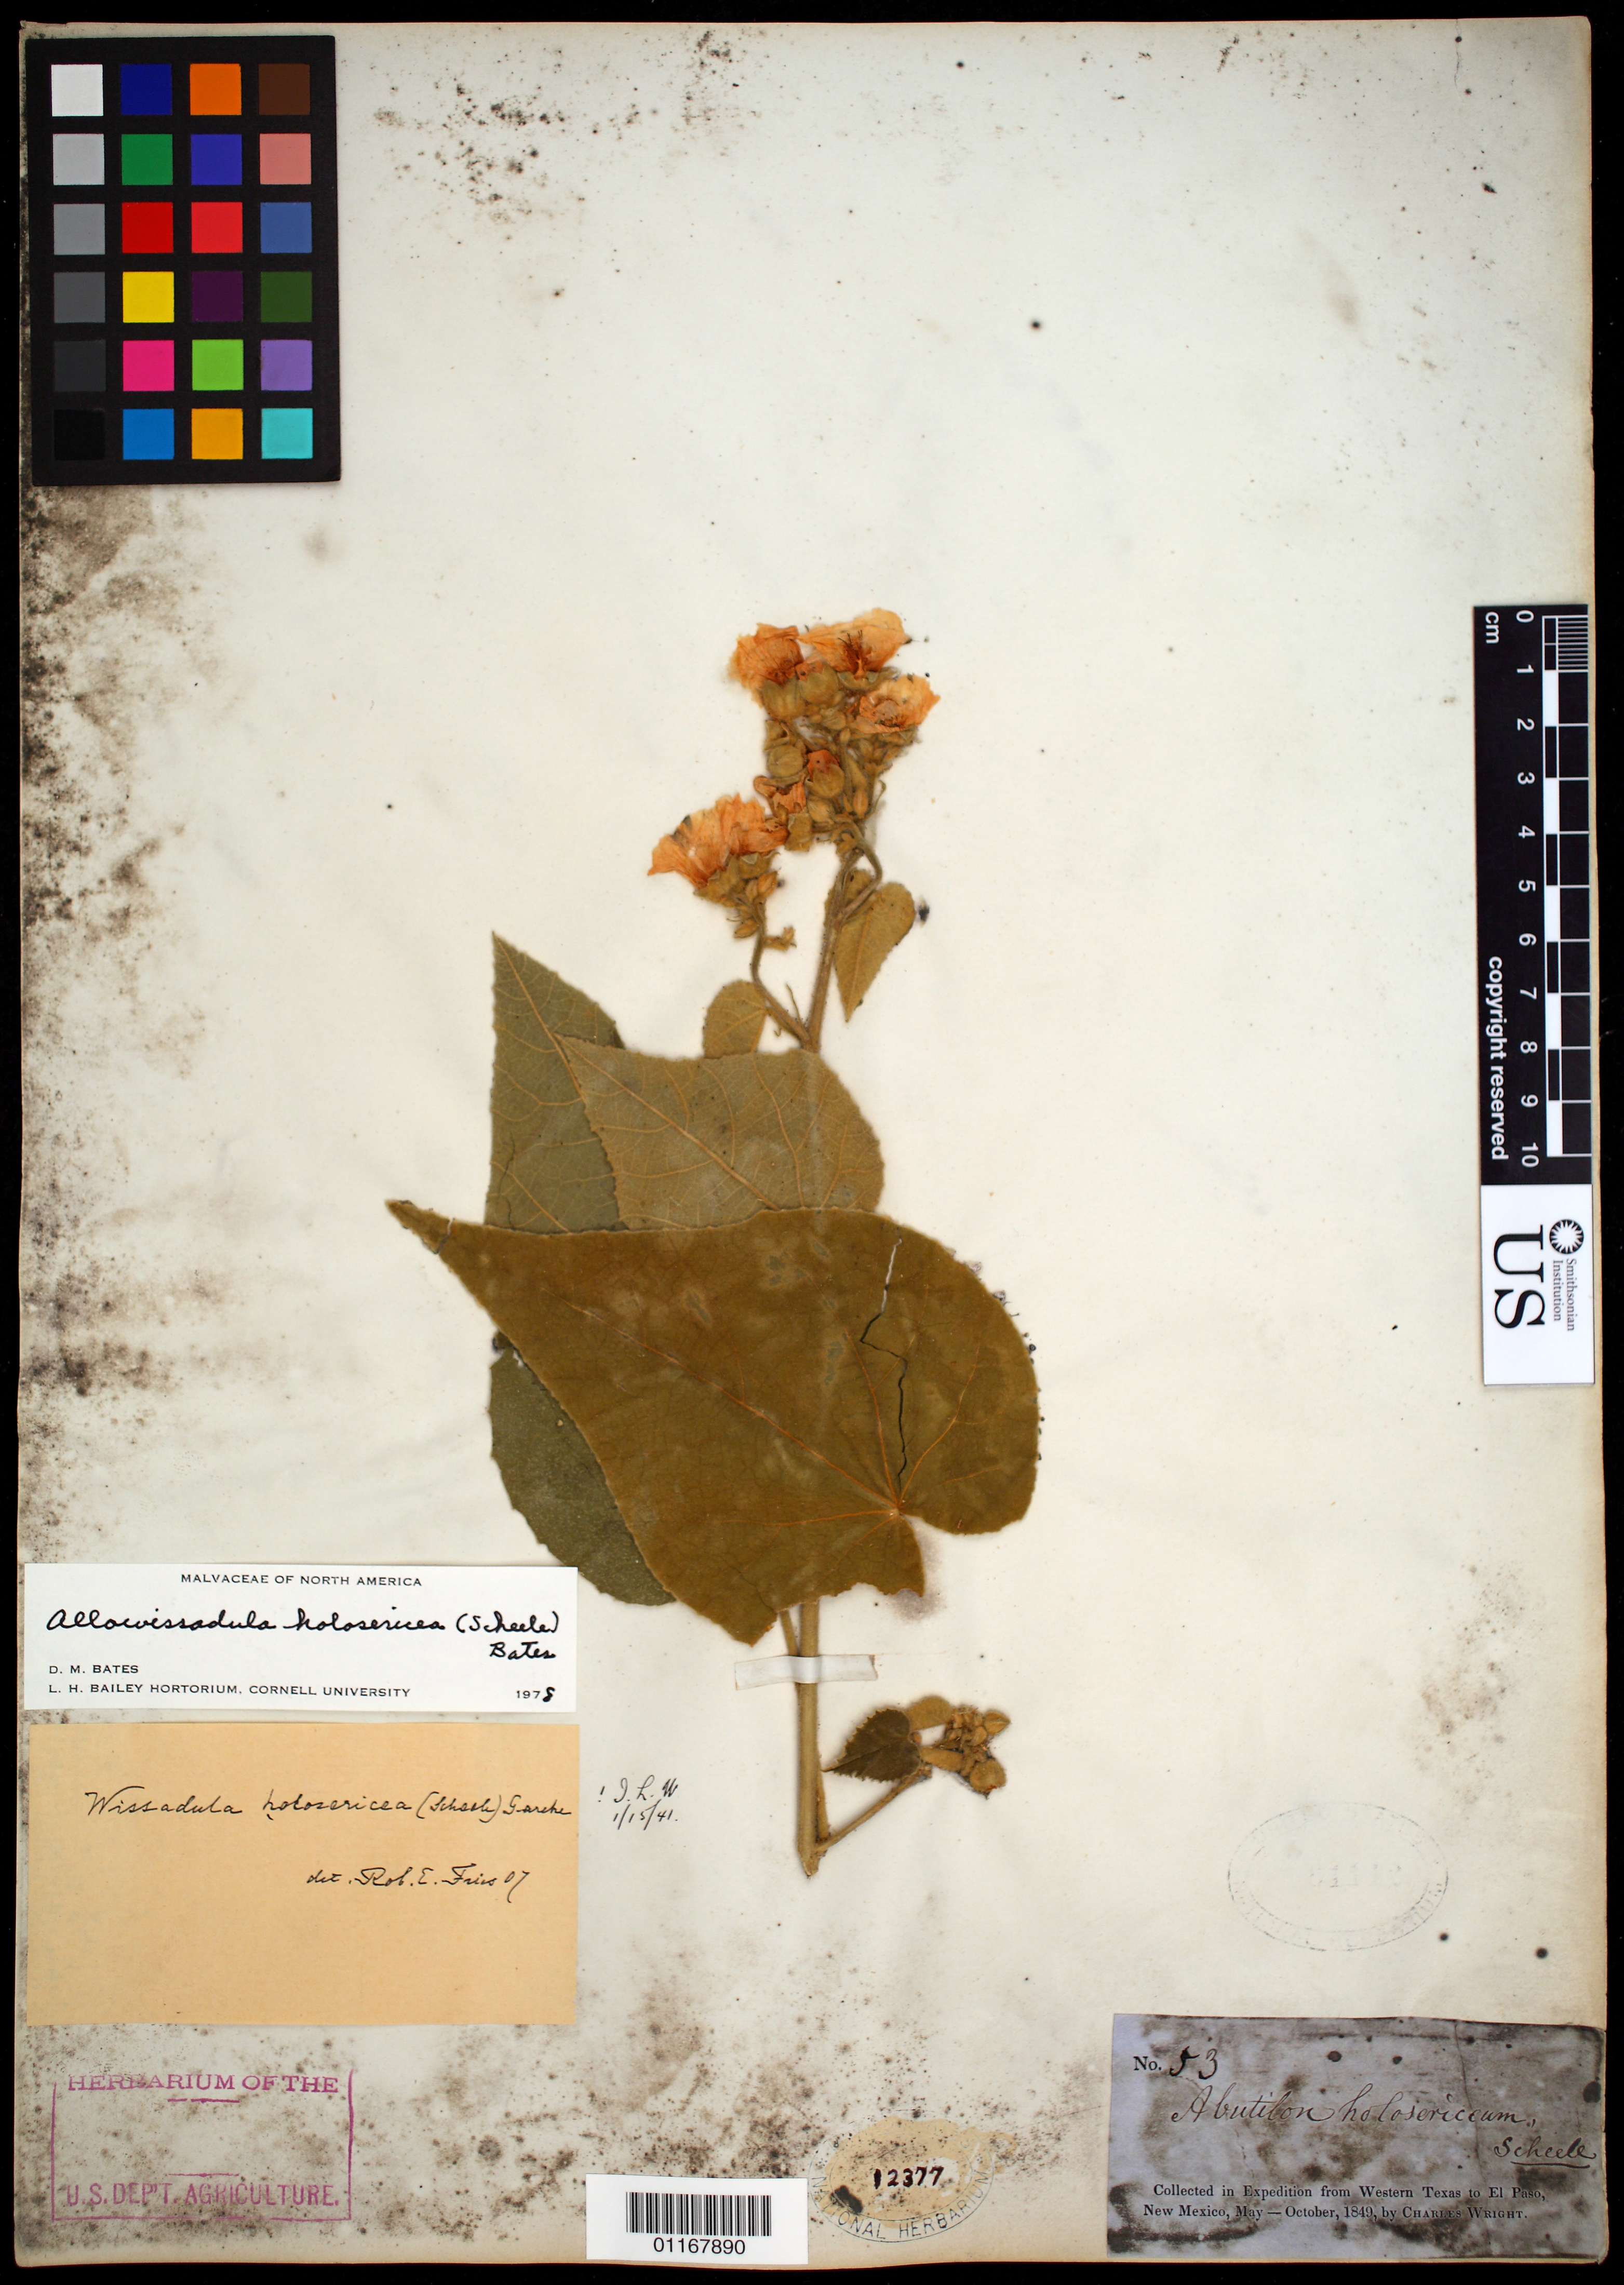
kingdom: Plantae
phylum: Tracheophyta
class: Magnoliopsida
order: Malvales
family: Malvaceae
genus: Allowissadula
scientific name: Allowissadula holosericea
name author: (Scheele) D.M. Bates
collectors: C. Wright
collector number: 53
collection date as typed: May 1849 to -- Oct 1849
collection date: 1849-05/1849-10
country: United States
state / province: New Mexico / Texas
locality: From Western Texas to El Paso, New Mexico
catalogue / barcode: US 12377